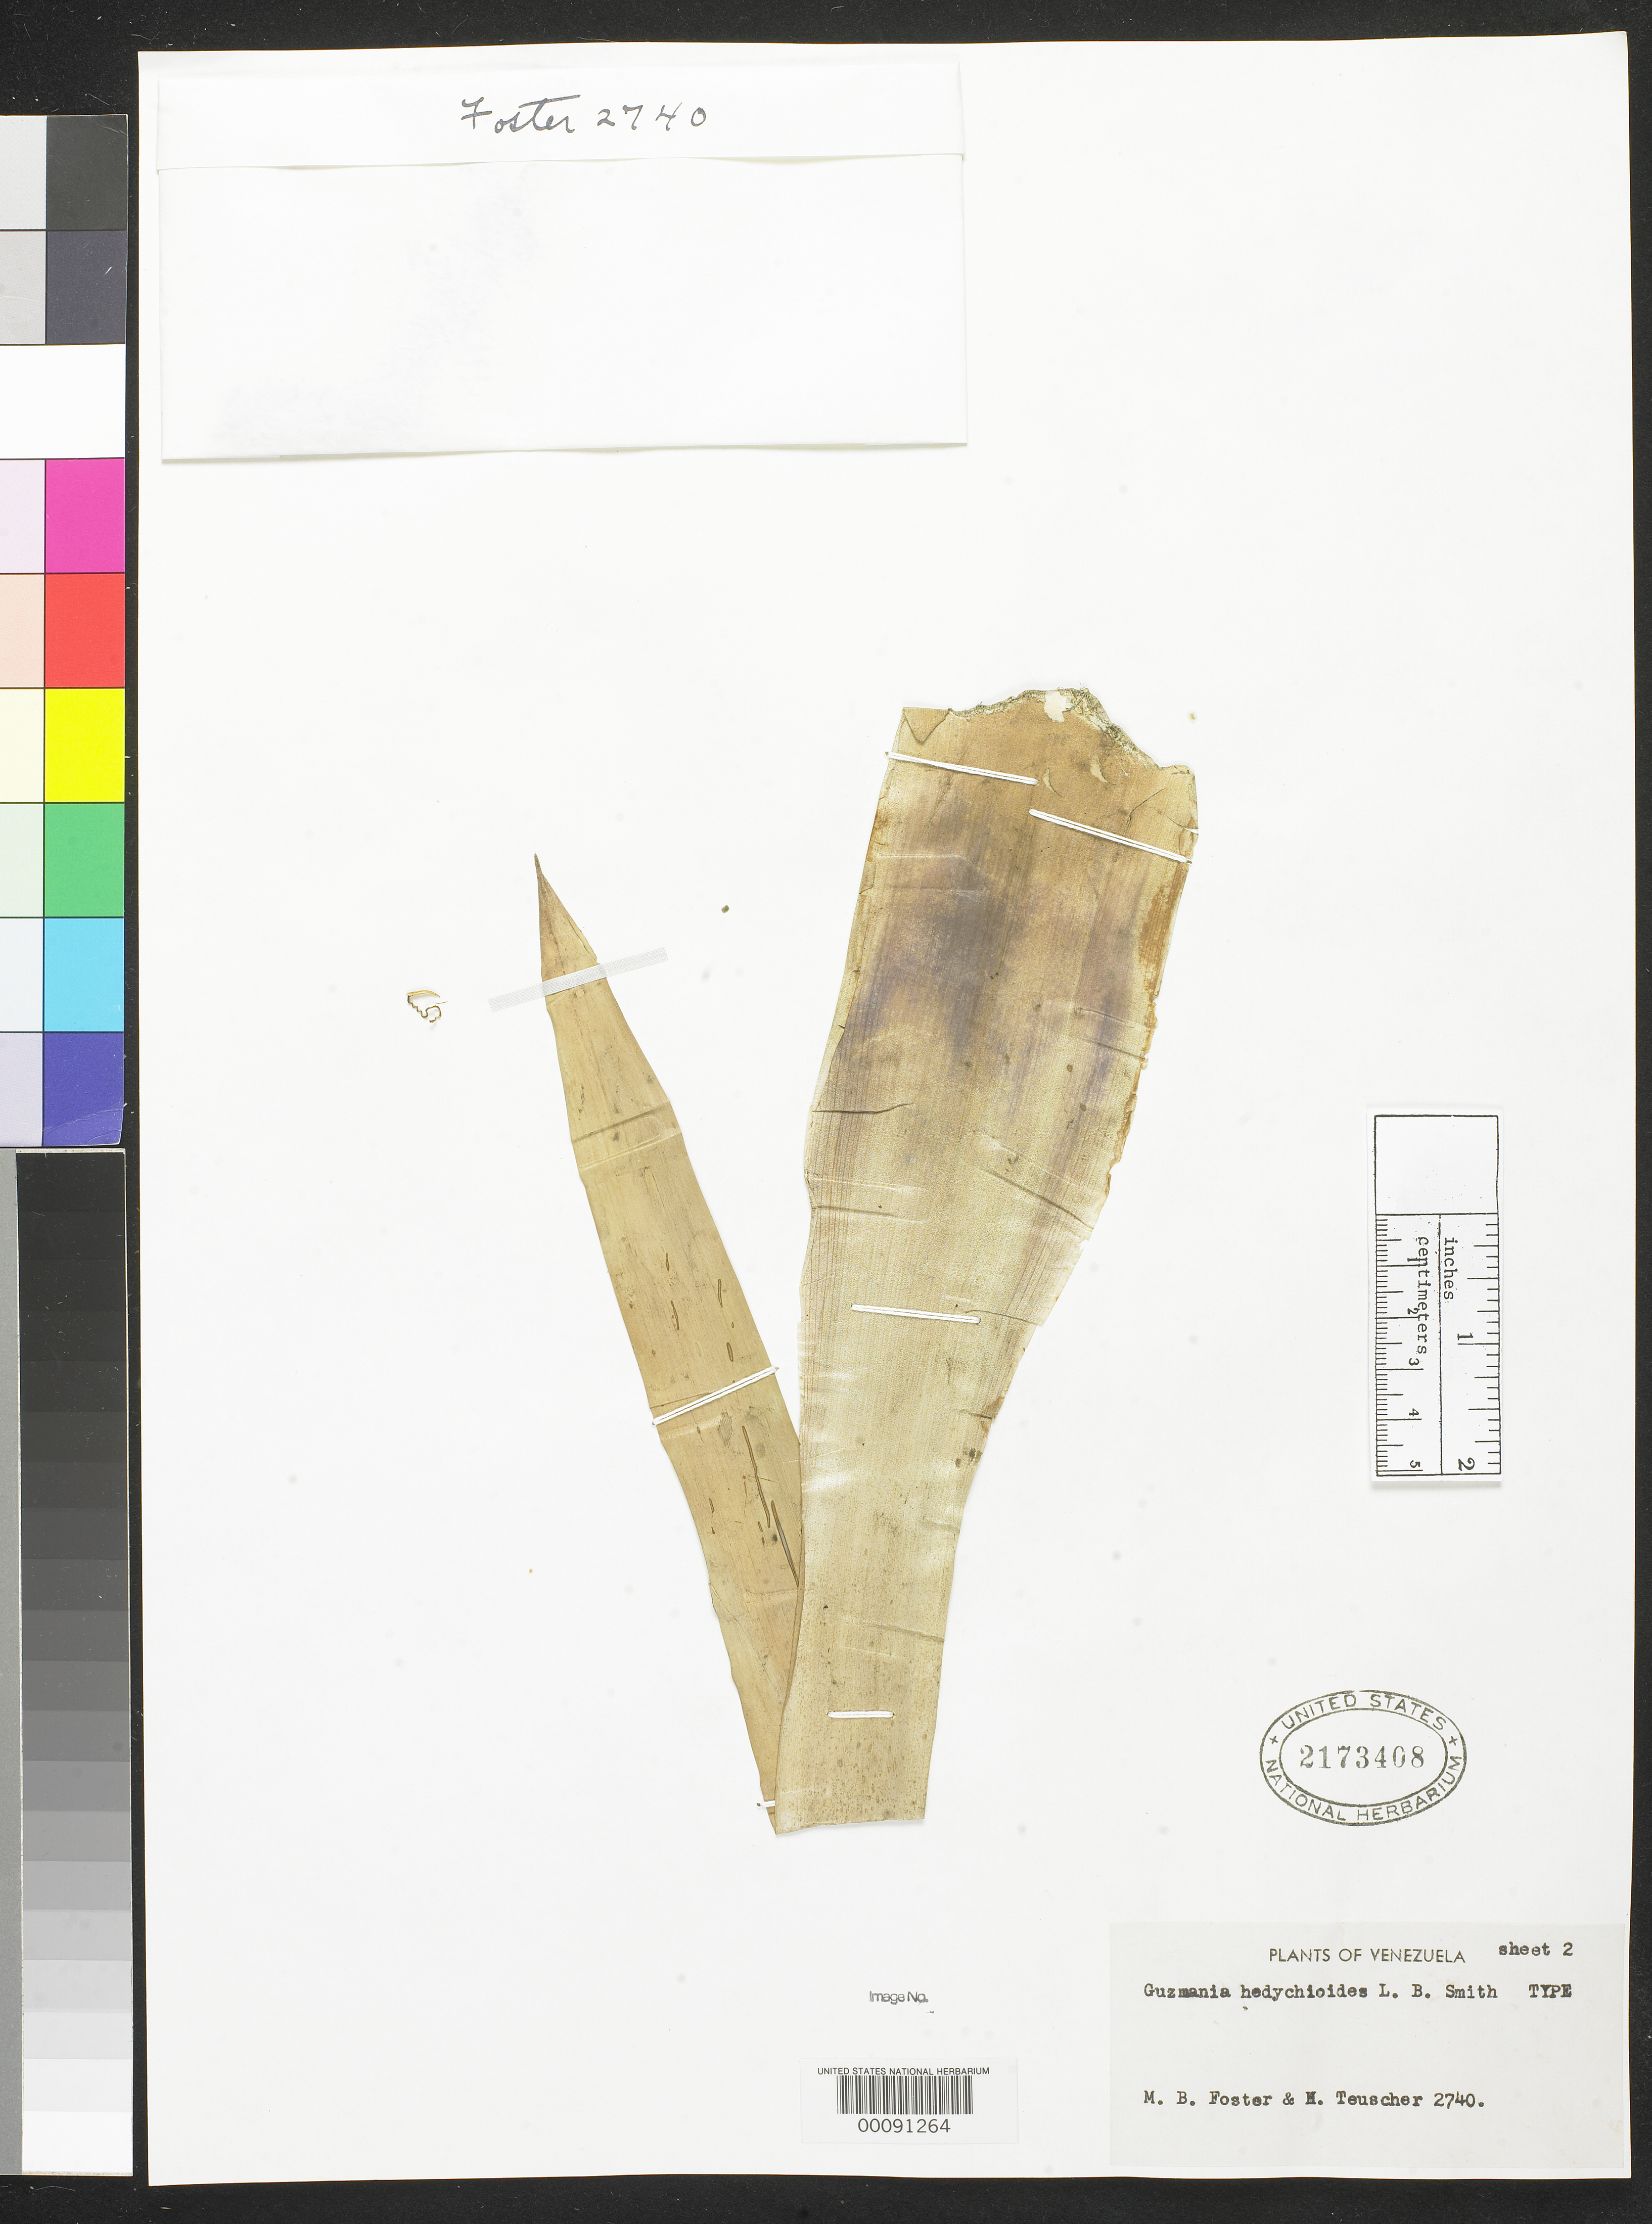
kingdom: Plantae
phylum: Tracheophyta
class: Liliopsida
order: Poales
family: Bromeliaceae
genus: Guzmania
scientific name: Guzmania hedychioides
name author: L.B. Sm.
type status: Holotype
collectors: M. B. Foster & H. Teuscher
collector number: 2740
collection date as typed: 13 Oct 1951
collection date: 1951-10-13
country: Venezuela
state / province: Aragua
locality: Rancho Grande.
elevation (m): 1700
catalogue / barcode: US 2173408